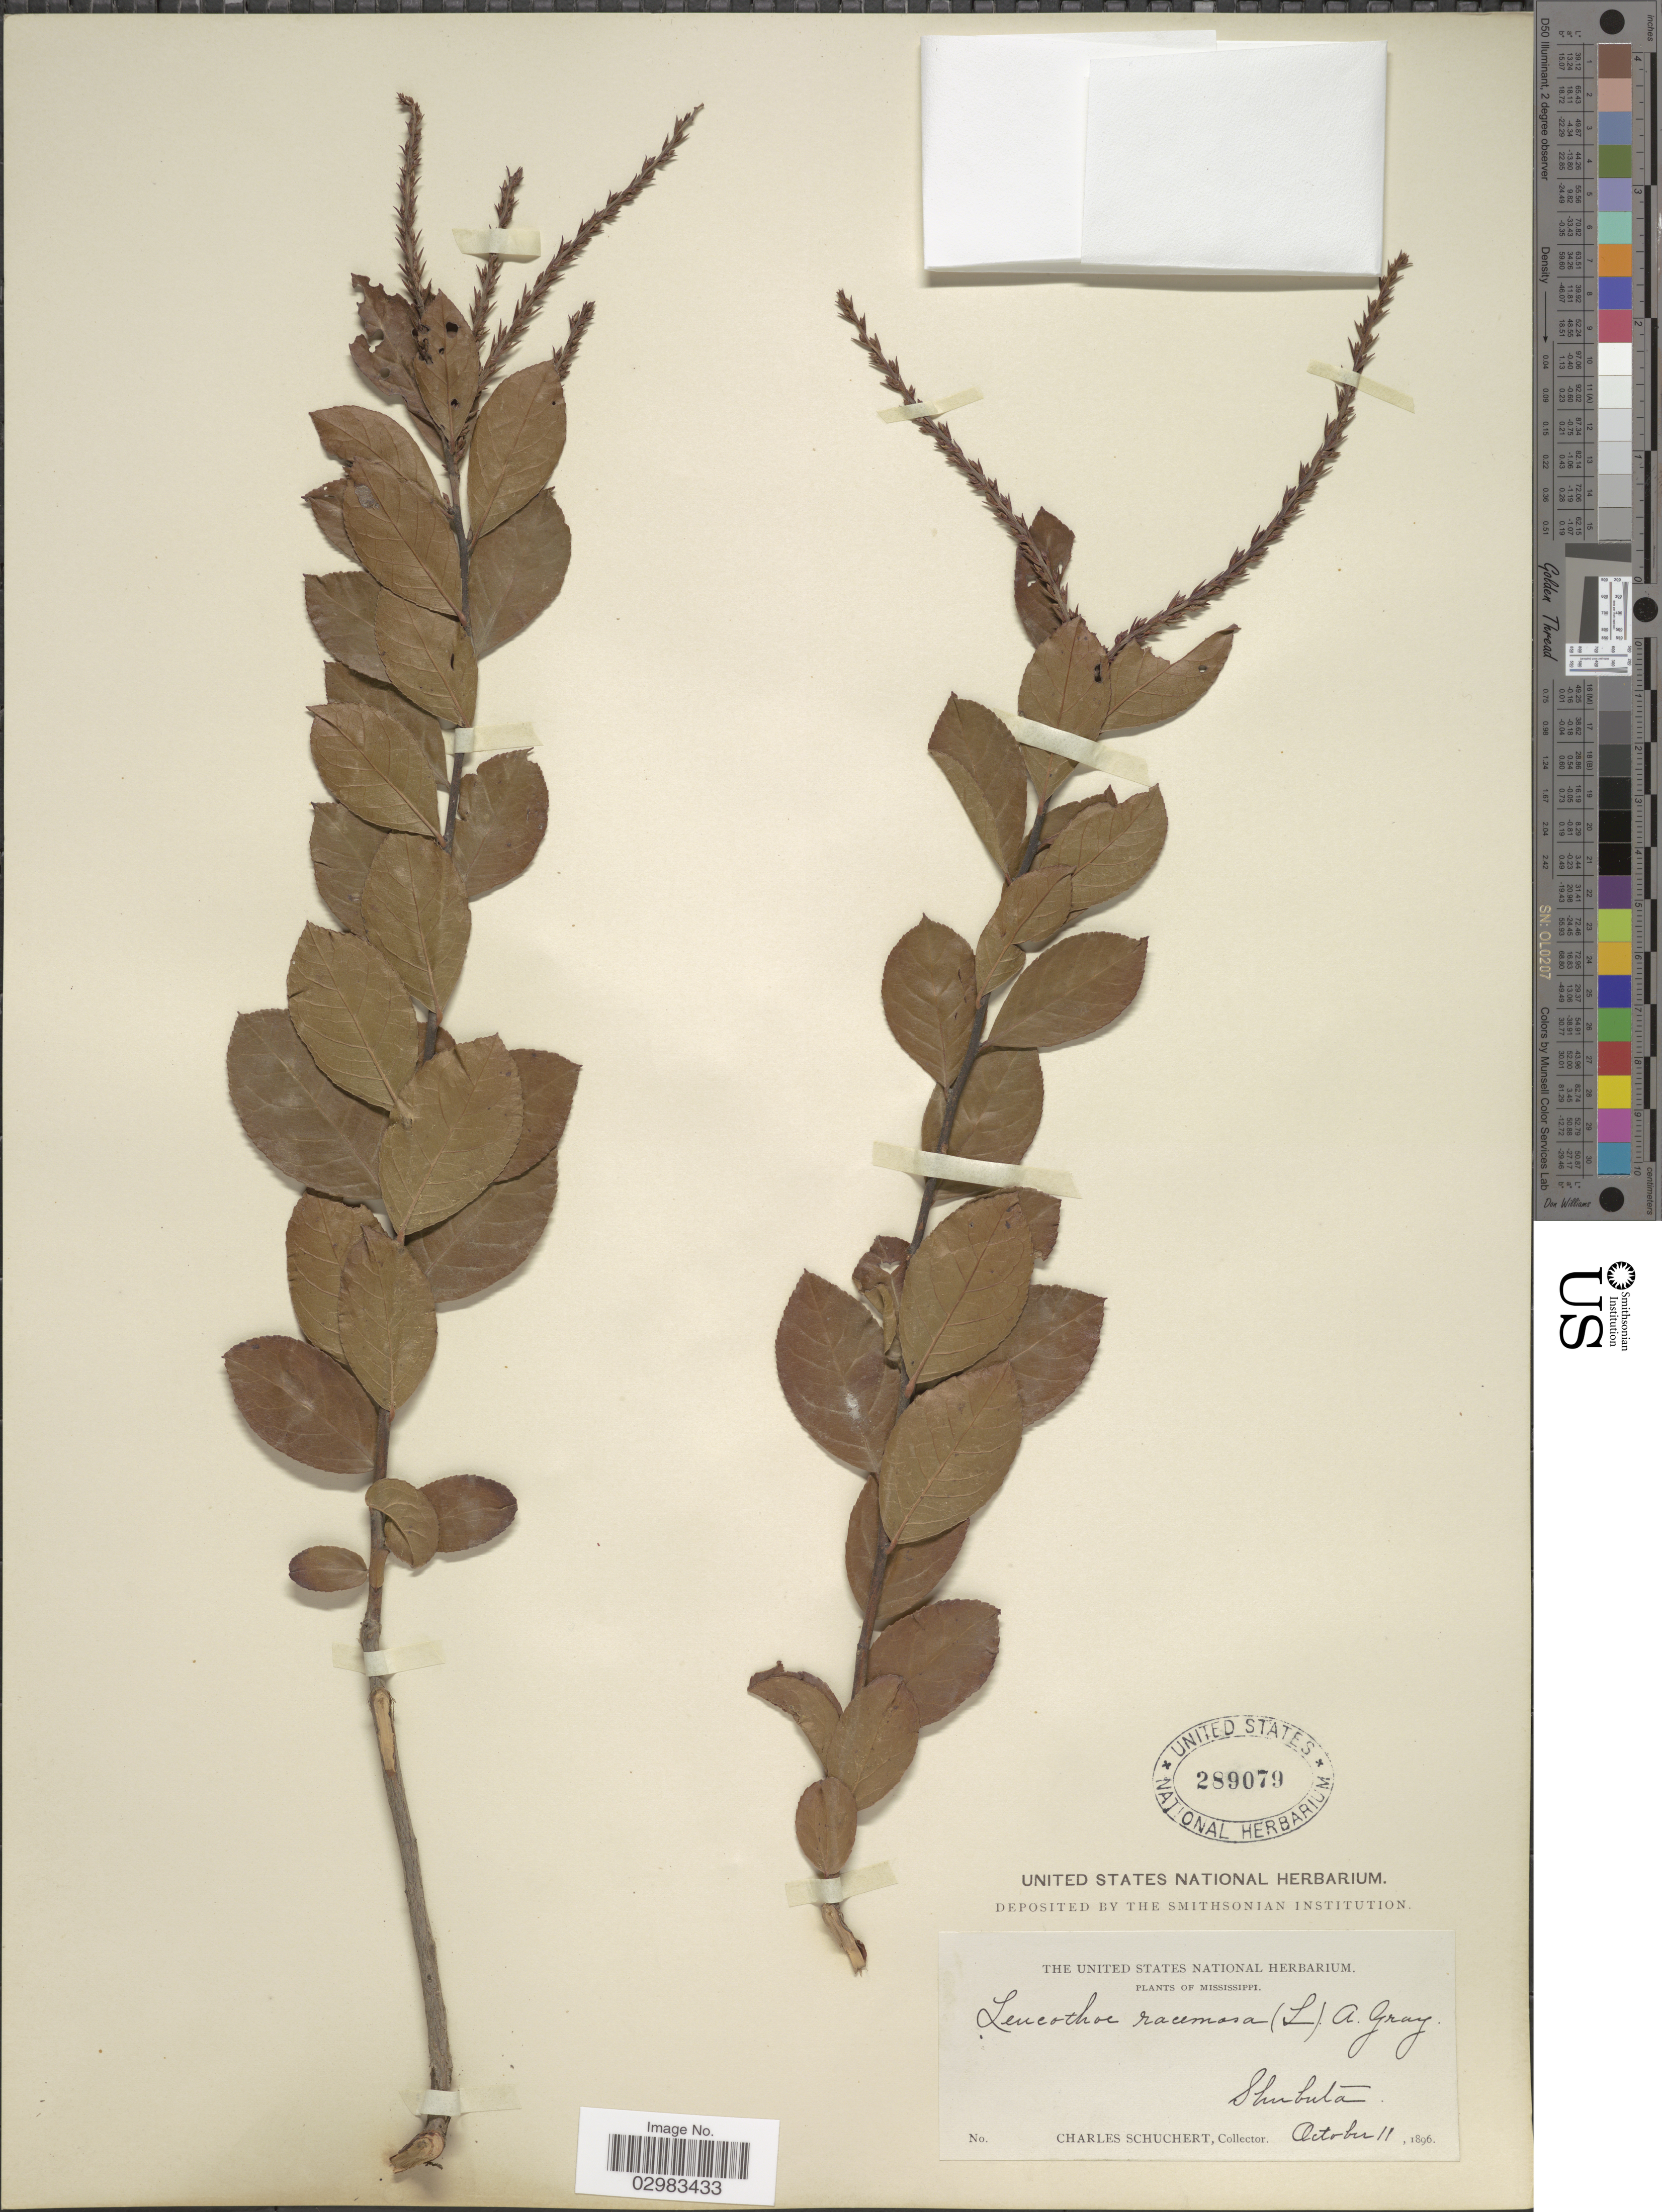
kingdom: Plantae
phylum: Tracheophyta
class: Magnoliopsida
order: Ericales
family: Ericaceae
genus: Leucothoe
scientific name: Leucothoë racemosa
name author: (L.) A. Gray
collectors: C. Schuchert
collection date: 1896-10-11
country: United States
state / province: Mississippi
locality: Shubuta.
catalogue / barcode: US 289079